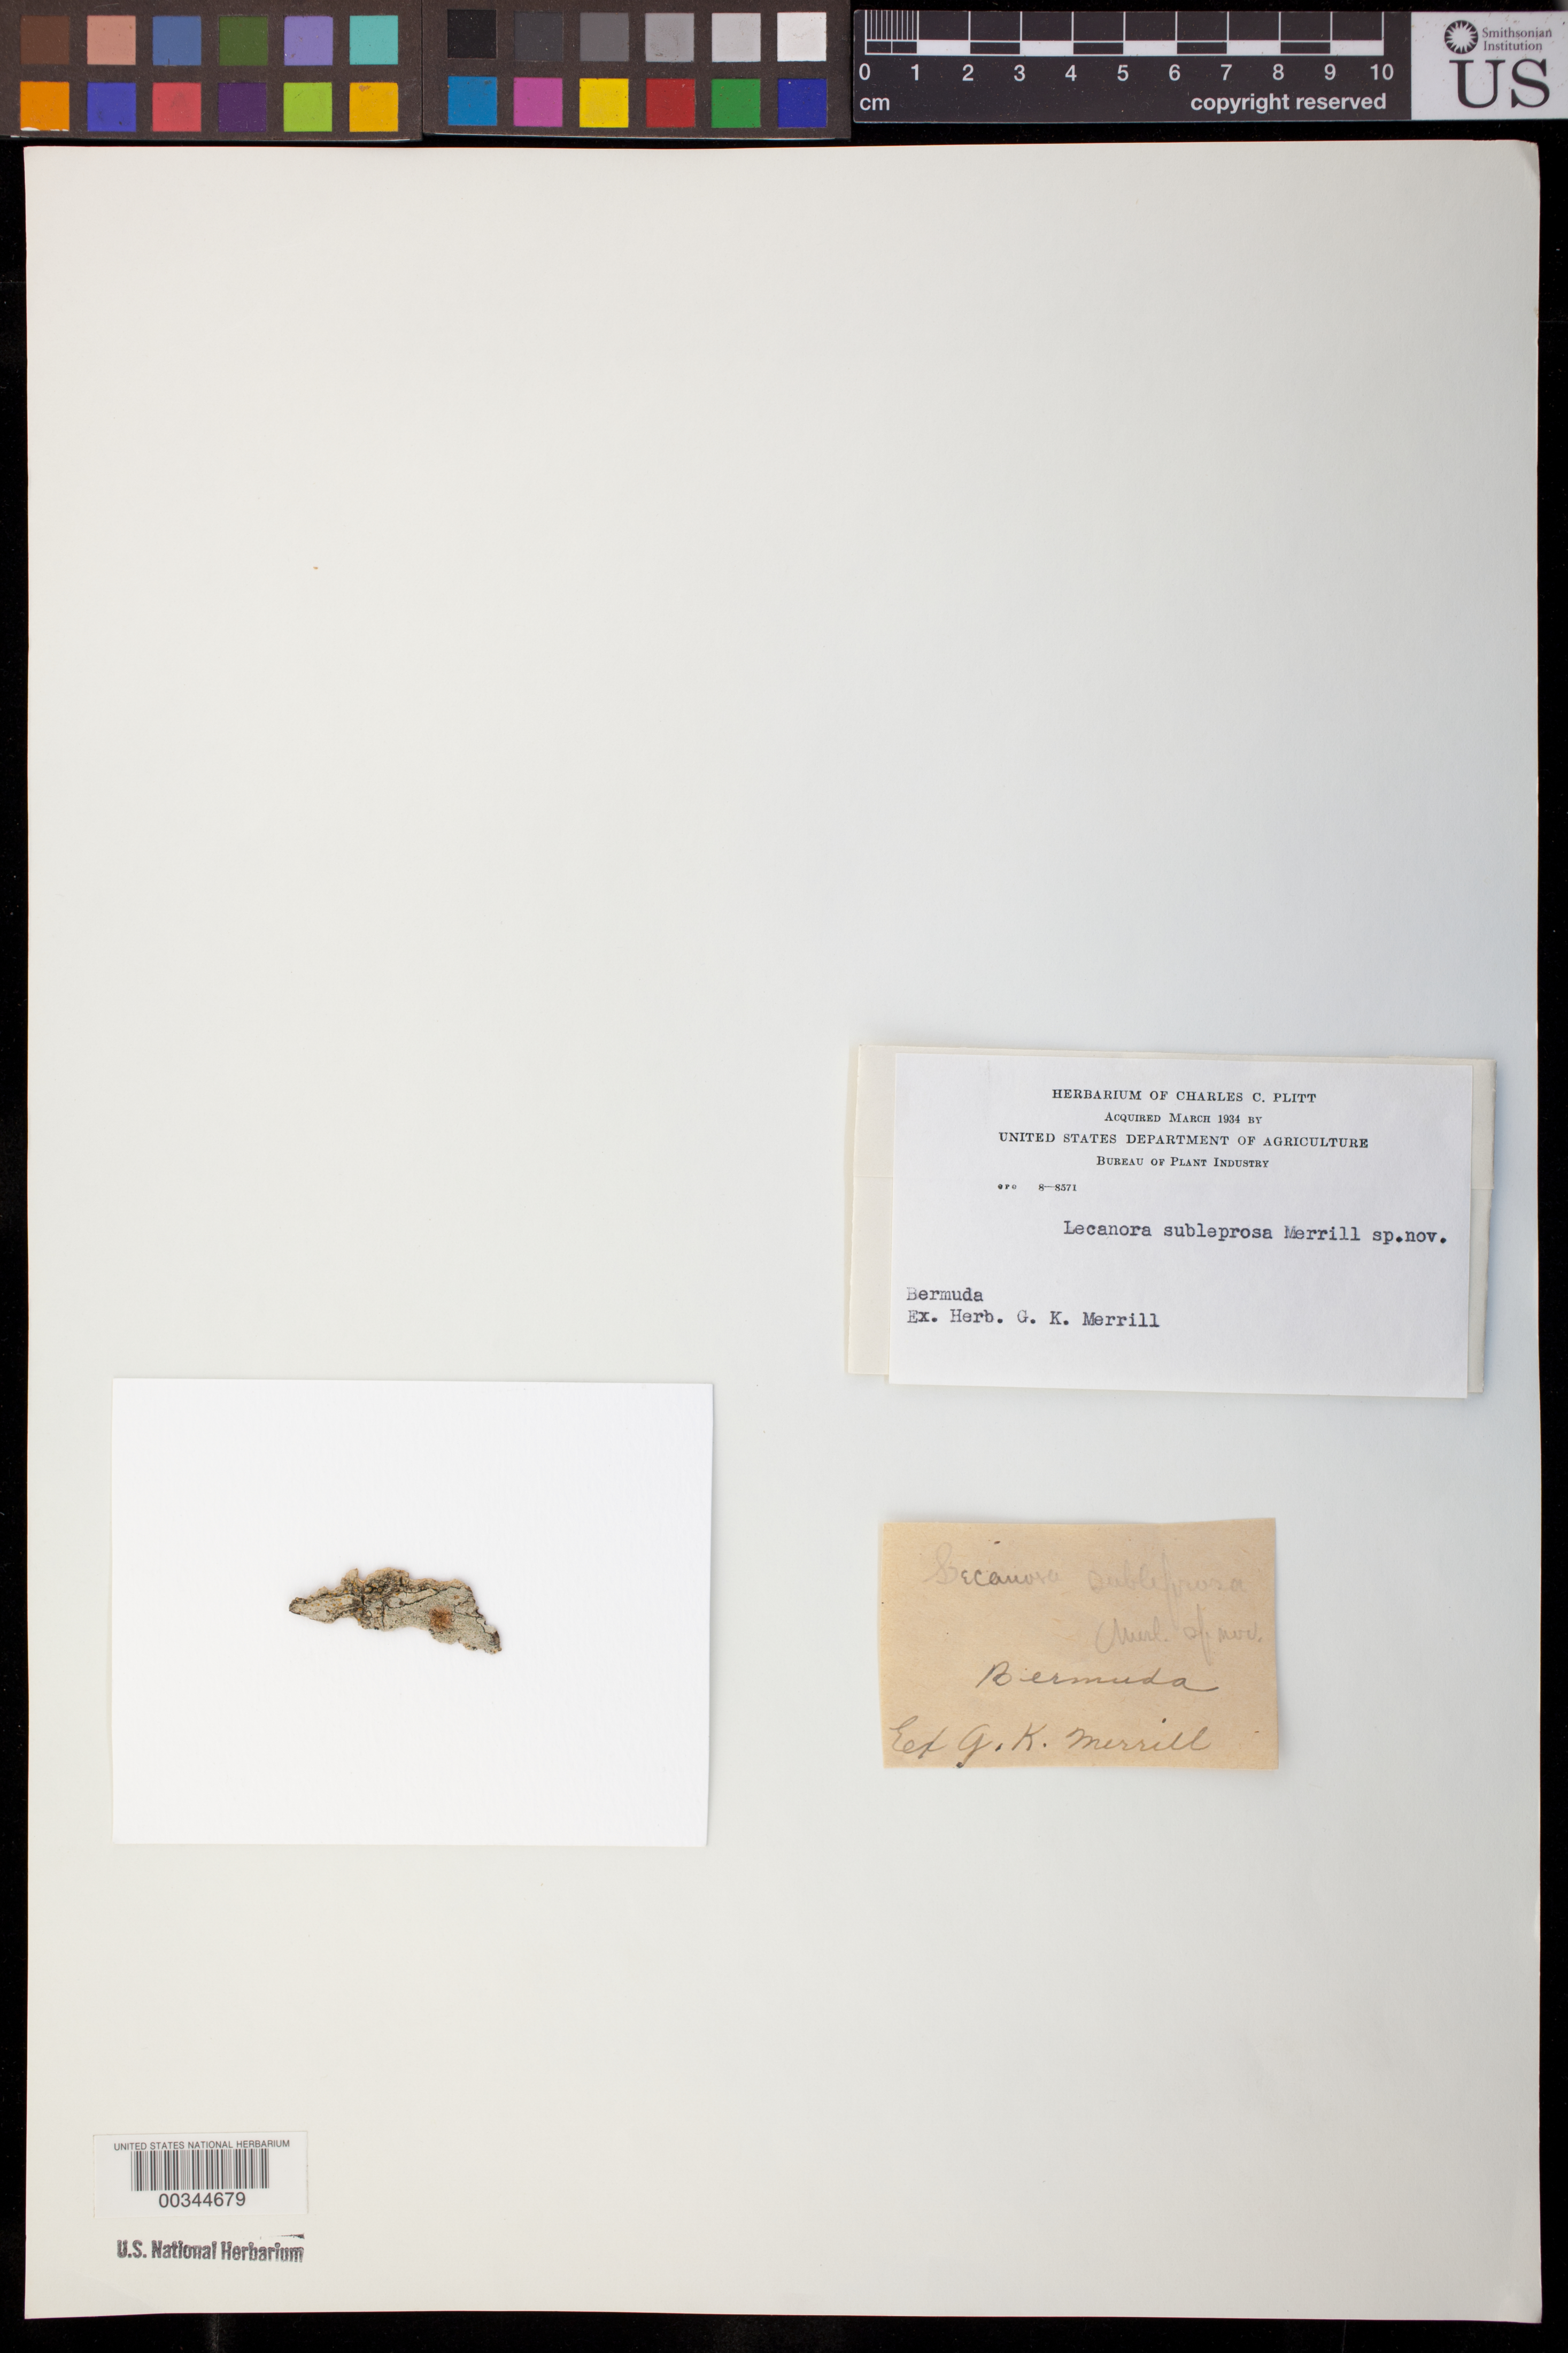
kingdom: Fungi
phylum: Ascomycota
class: Lecanoromycetes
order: Lecanorales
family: Lecanoraceae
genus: Lecanora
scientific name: Lecanora subleprosa G. Merr., ined.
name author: G. Merr.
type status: Original Material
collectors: G. K. Merrill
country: Bermuda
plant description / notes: Annotated as "Lecanora subleprosa Merrill" (=G. Merr.), apparently an ined. name never published.